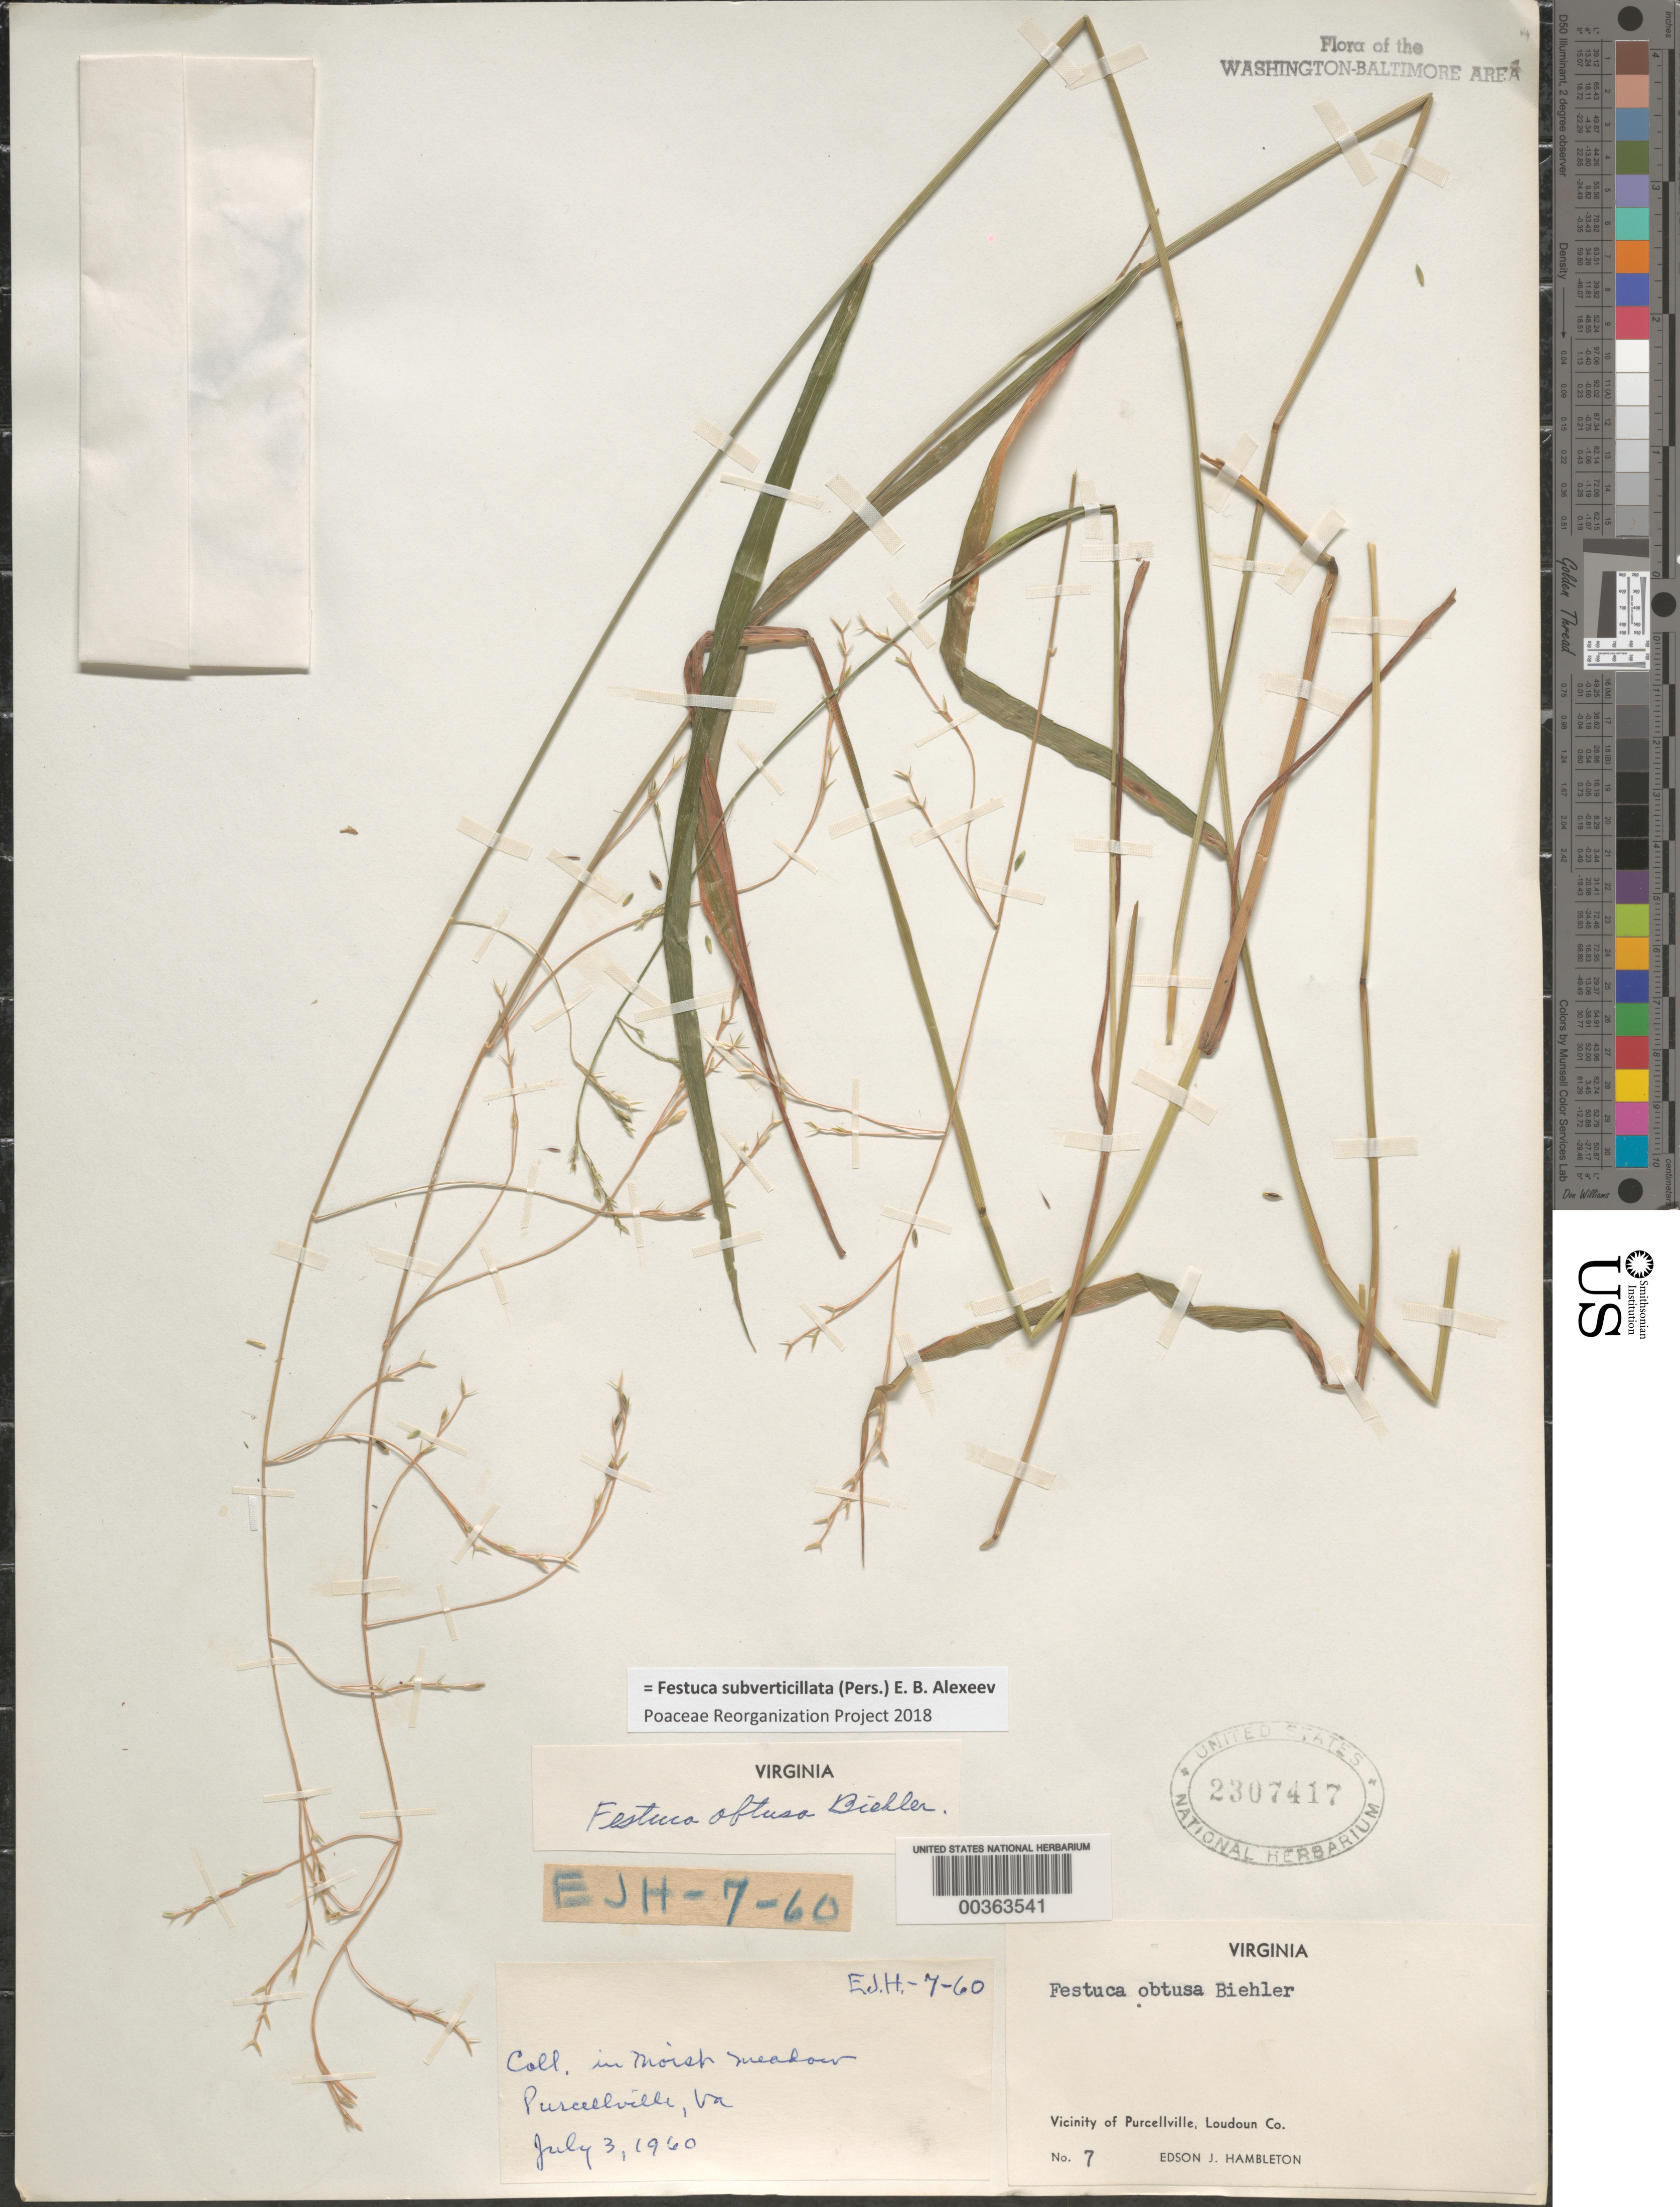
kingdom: Plantae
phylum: Tracheophyta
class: Liliopsida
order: Poales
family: Poaceae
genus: Festuca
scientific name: Festuca subverticillata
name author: (Pers.) E.B. Alexeev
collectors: E. Hambleton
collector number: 7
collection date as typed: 03 Jul 1960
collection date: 1960-07-03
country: United States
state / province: Virginia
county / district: Loudoun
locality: Purcellville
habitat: In moist meadow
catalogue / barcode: US 2307417